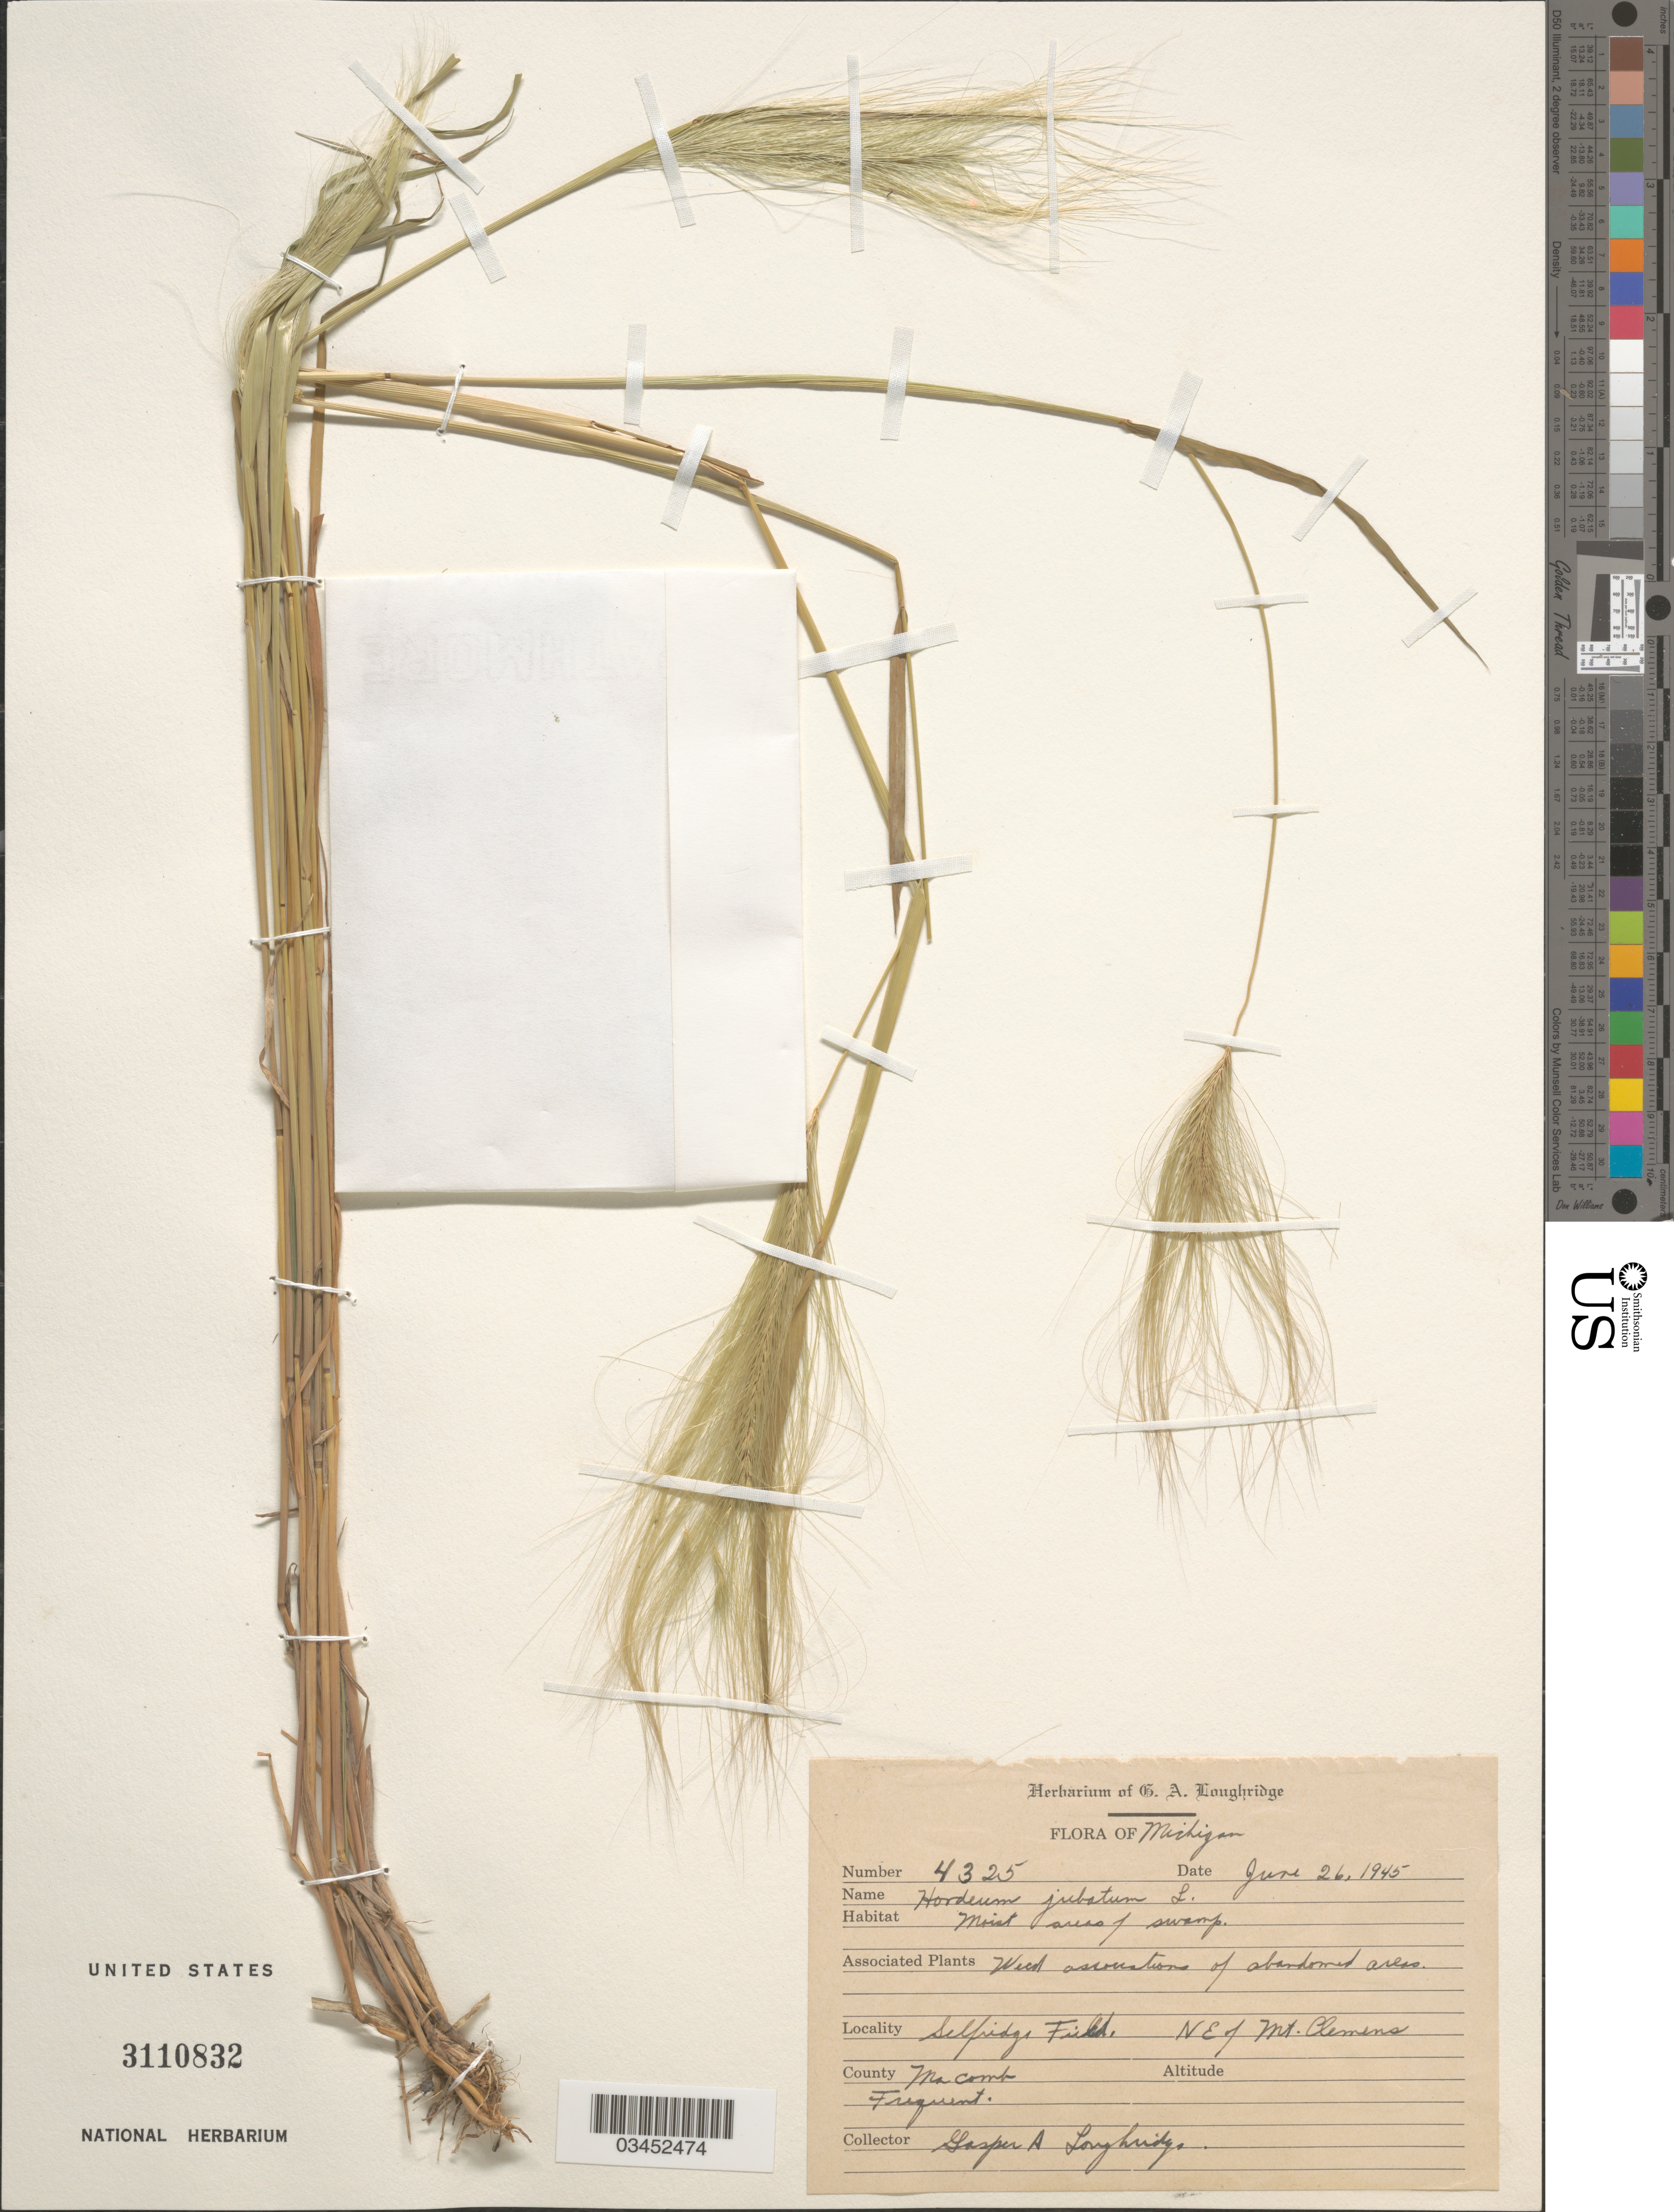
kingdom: Plantae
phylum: Tracheophyta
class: Liliopsida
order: Poales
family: Poaceae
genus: Hordeum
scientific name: Hordeum jubatum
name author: L.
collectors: G. Loughridge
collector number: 4325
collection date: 1945-06-26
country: United States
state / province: Michigan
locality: Selfridge Field. NE of Mt. Clemens. County Macomb.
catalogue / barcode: US 3110832